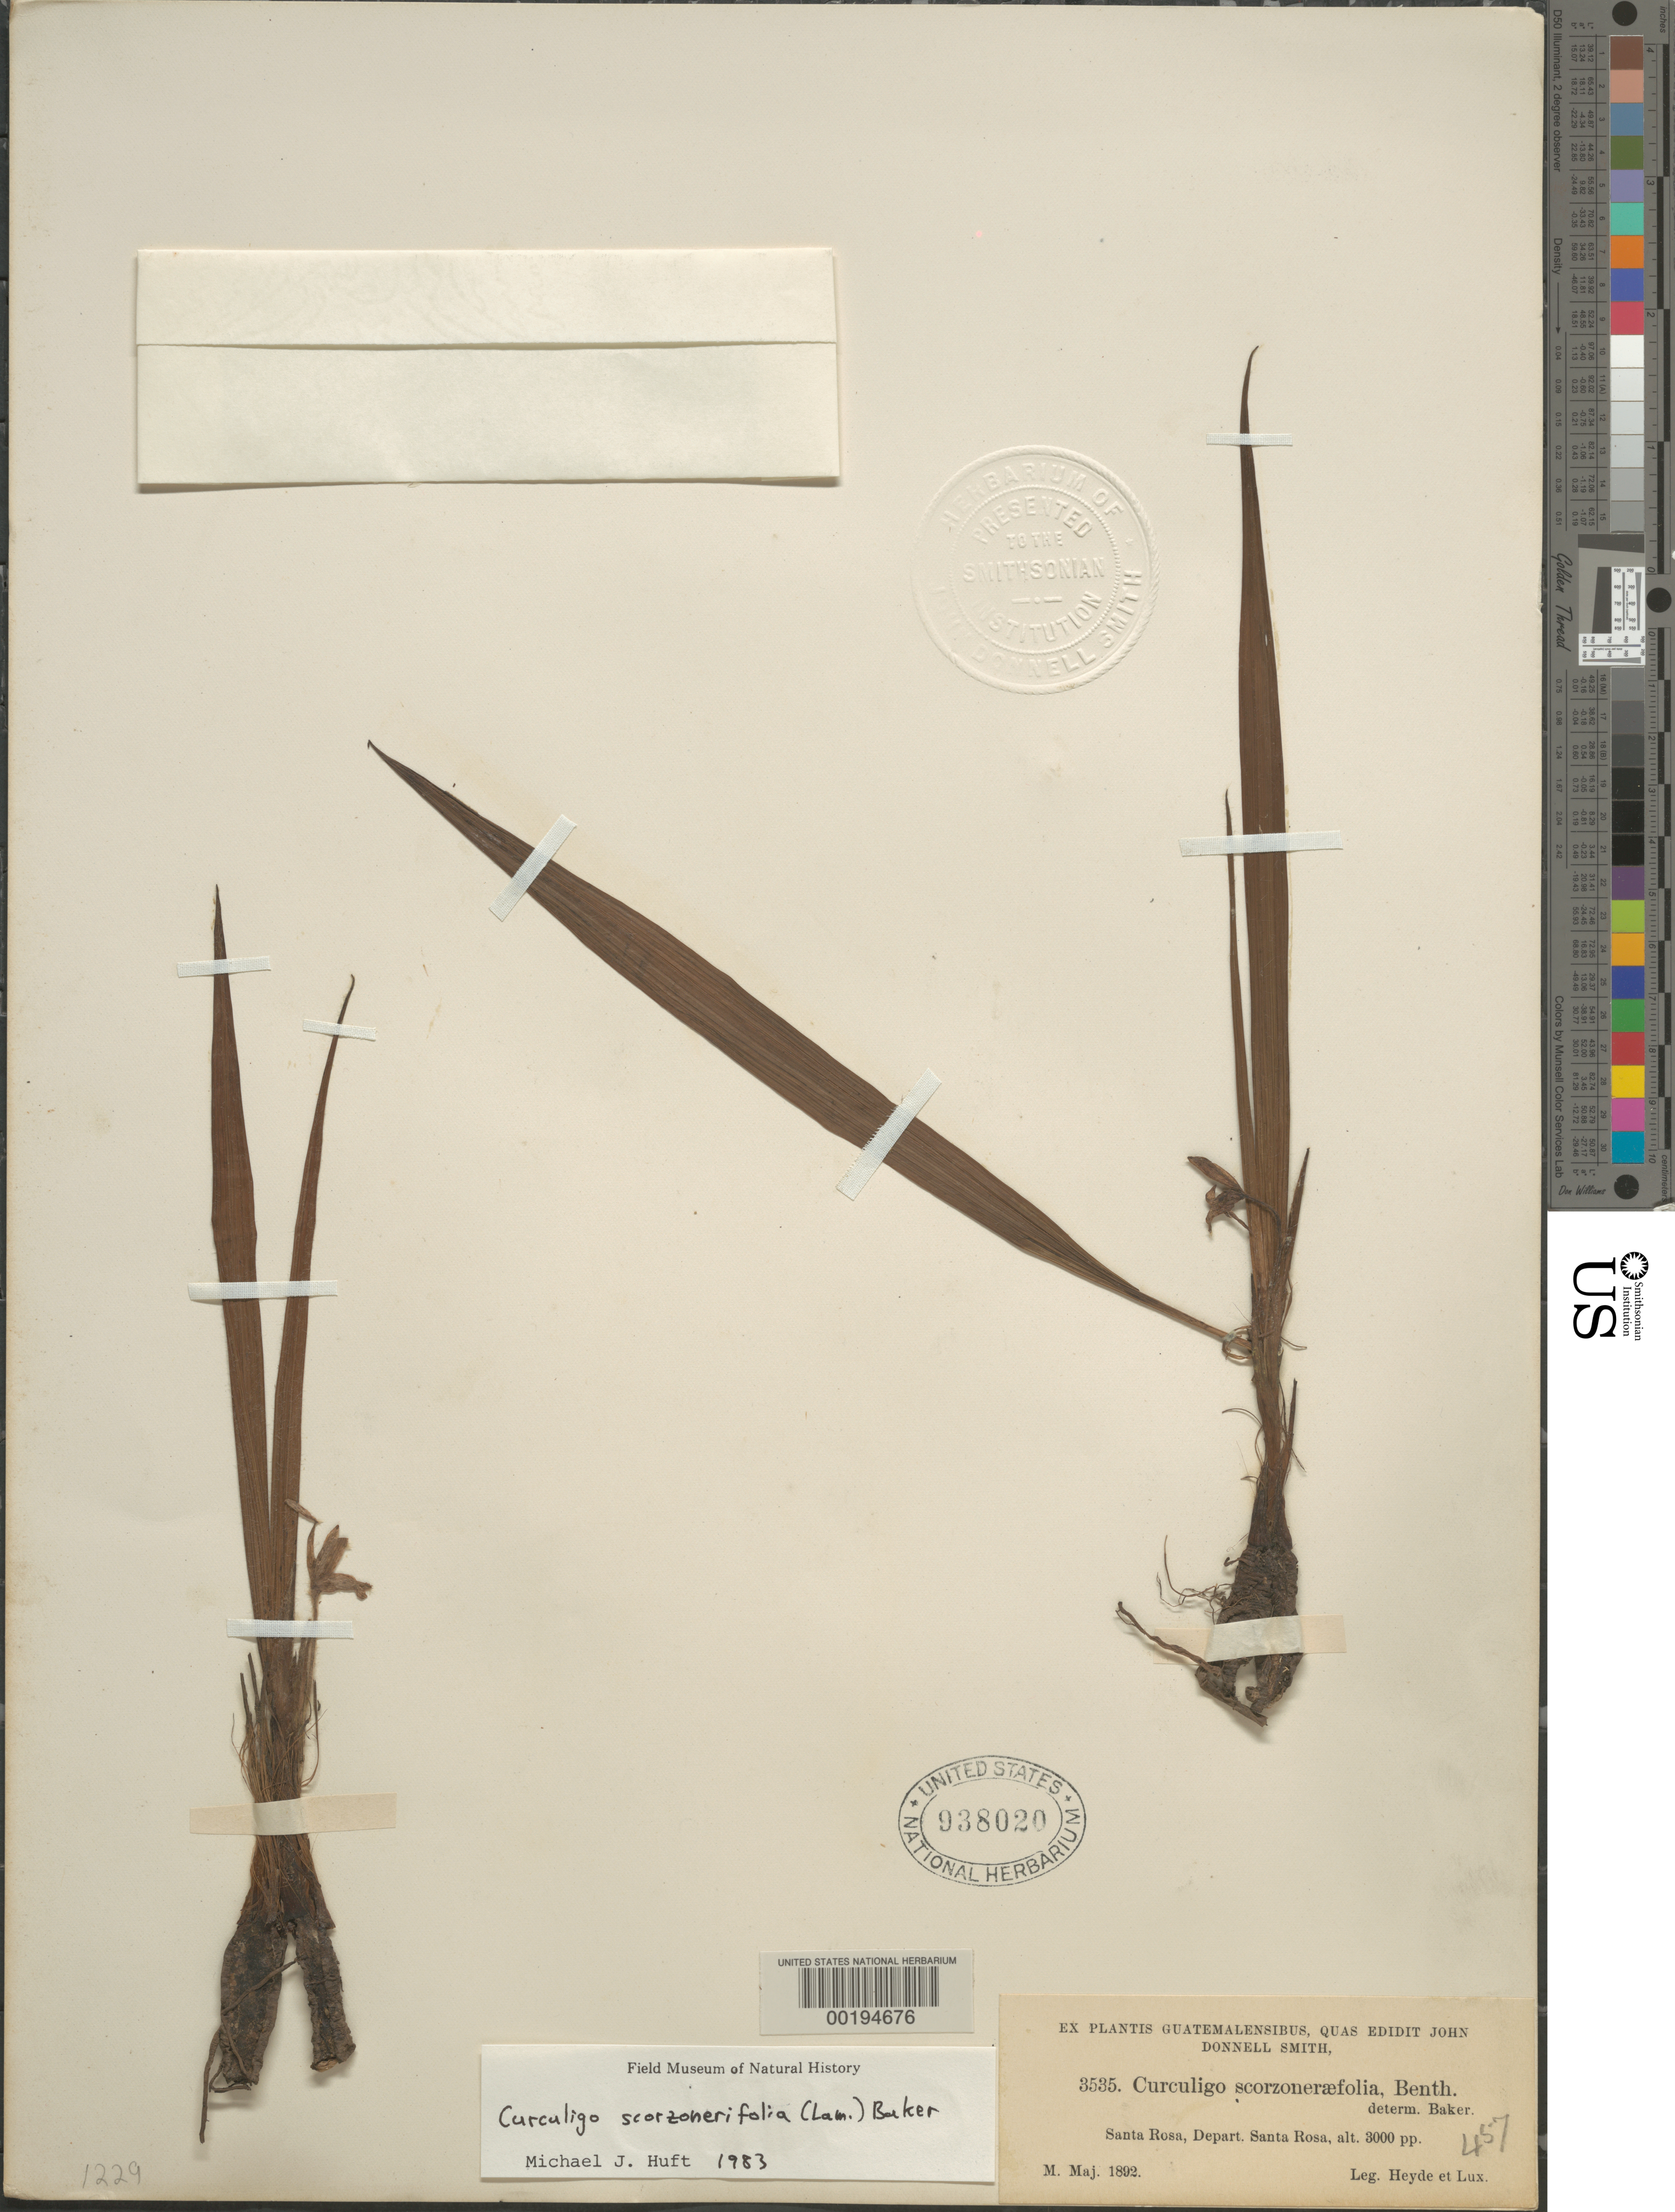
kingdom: Plantae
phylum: Tracheophyta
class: Liliopsida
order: Asparagales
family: Hypoxidaceae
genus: Curculigo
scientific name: Curculigo scorzonerifolia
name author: (Lam.) Baker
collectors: E. T. Heyde & E. Lux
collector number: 3535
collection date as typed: May 1892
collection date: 1892-05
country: Guatemala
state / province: Santa Rosa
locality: Santa Rosa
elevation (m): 914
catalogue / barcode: US 938020